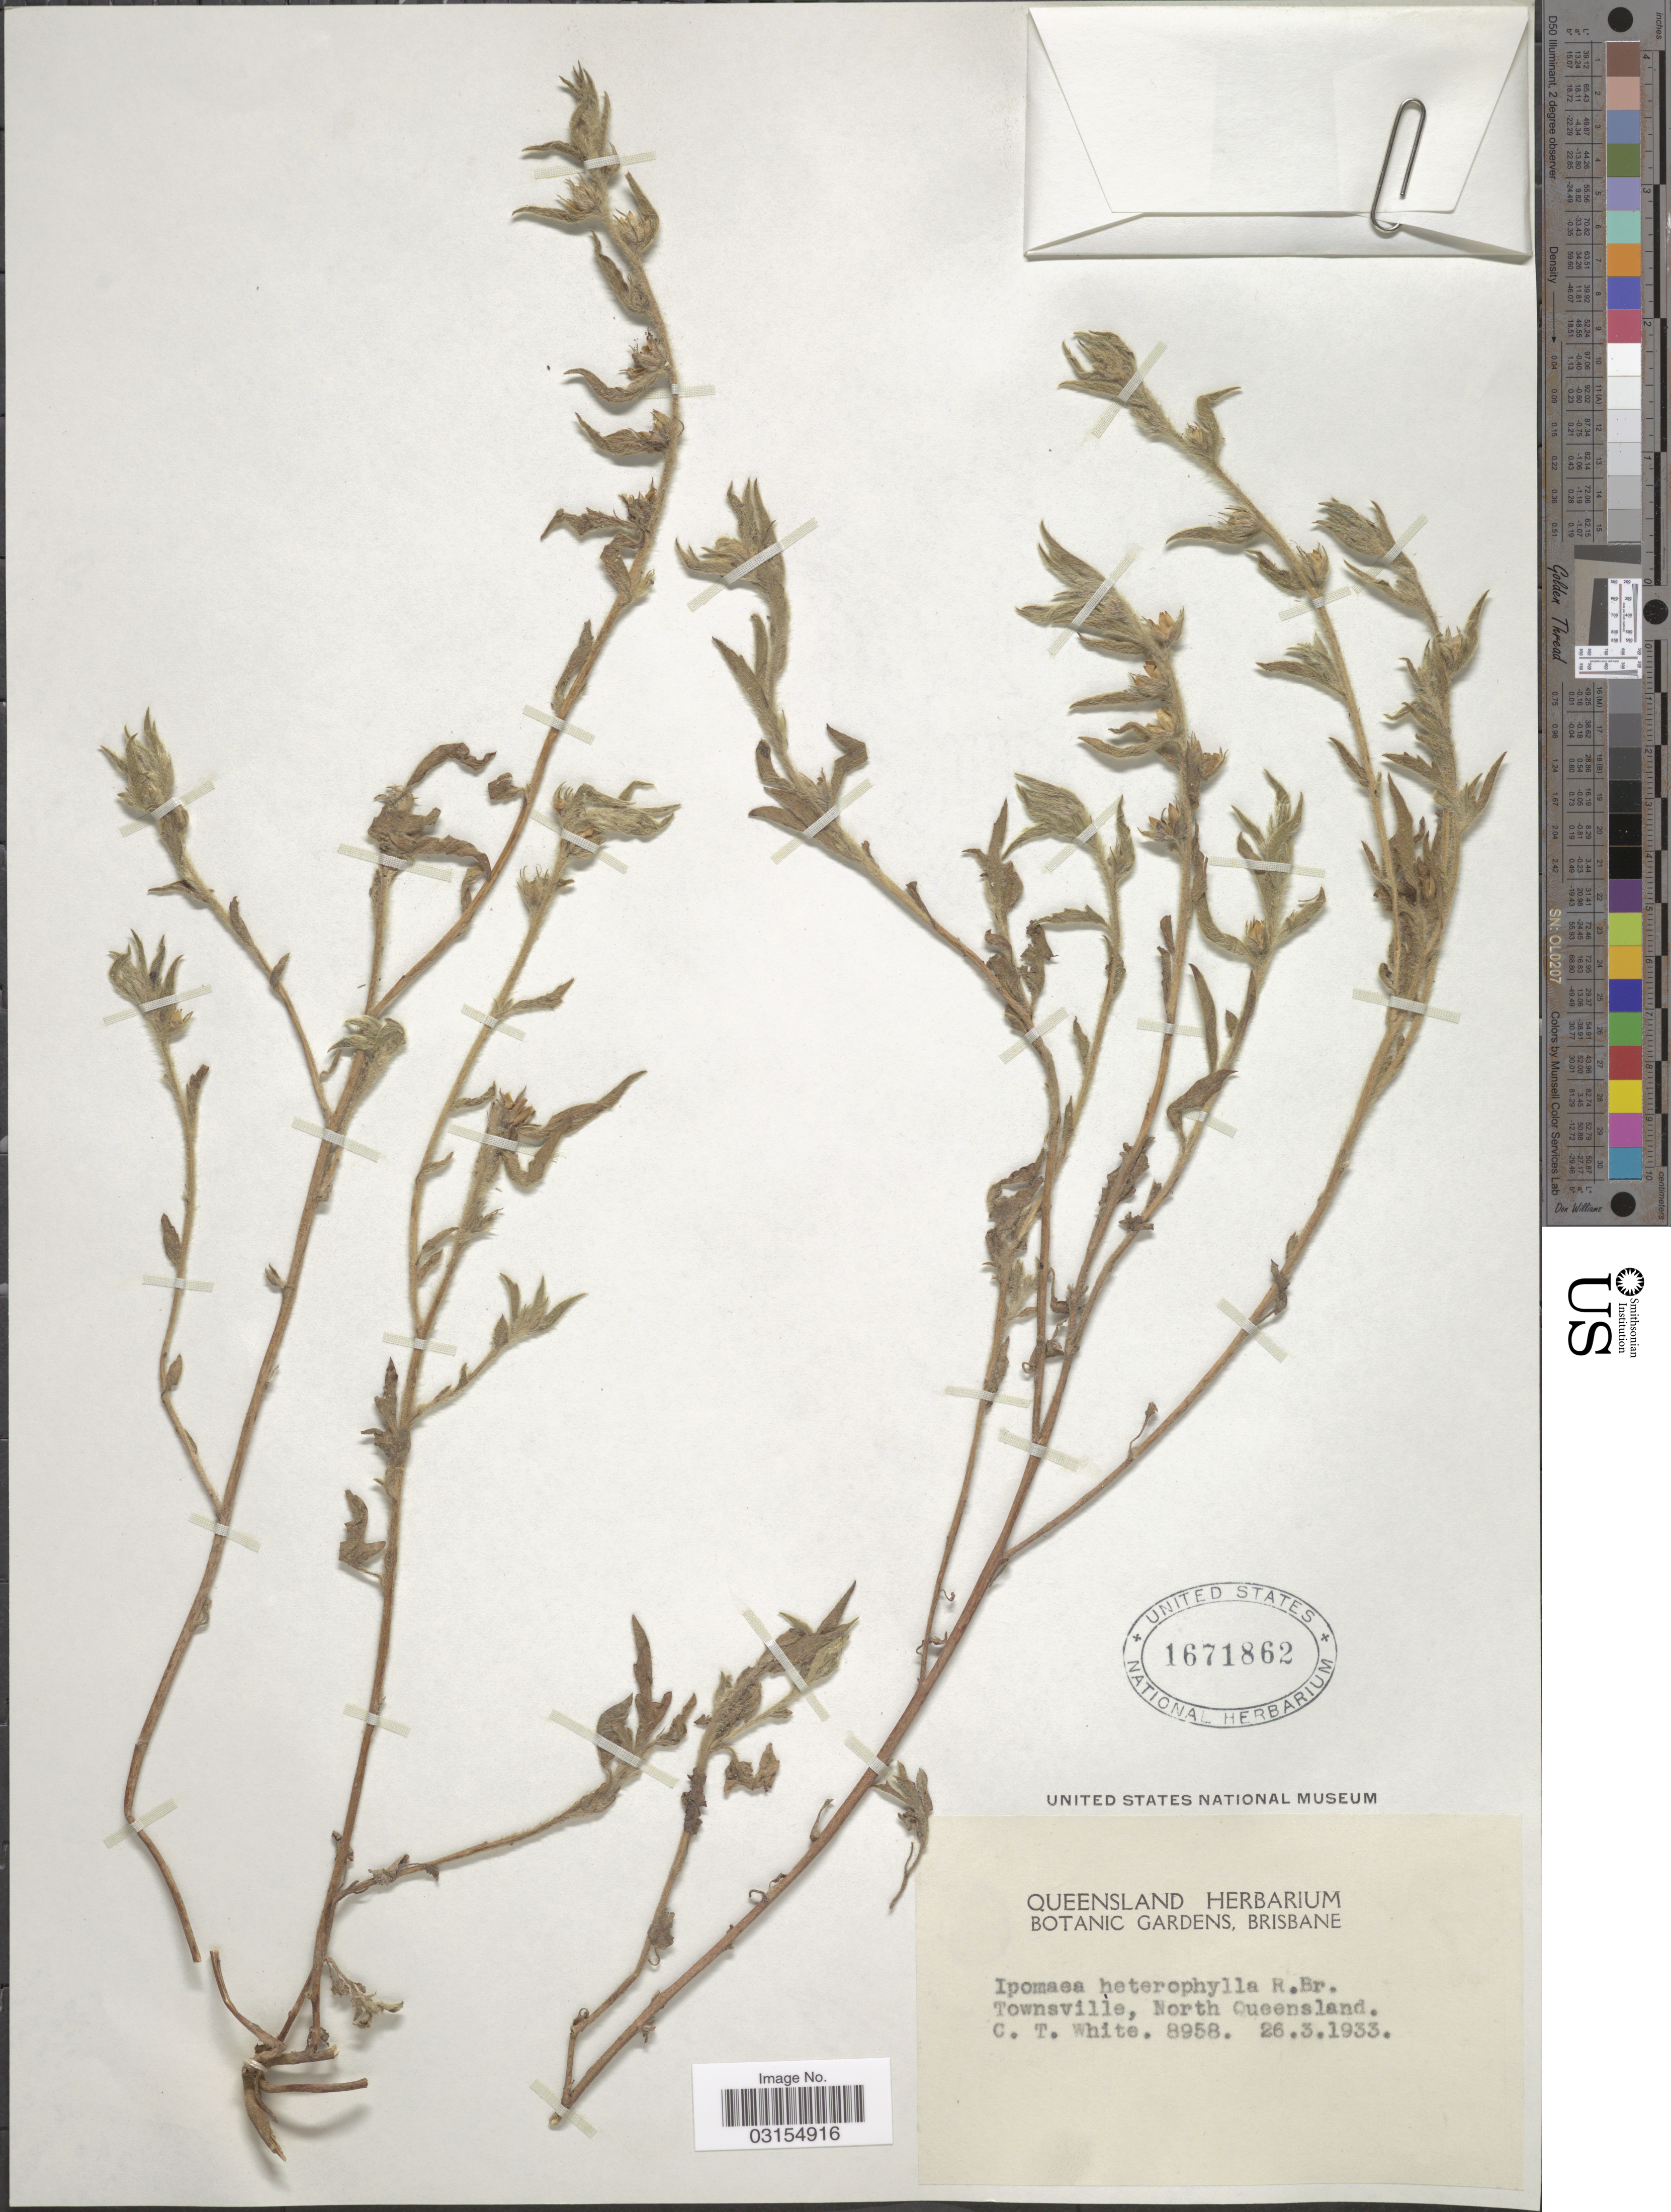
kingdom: Plantae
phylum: Tracheophyta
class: Magnoliopsida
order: Solanales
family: Convolvulaceae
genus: Ipomoea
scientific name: Ipomoea heterophylla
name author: Ortega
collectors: C. T. White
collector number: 8958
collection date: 1933-03-26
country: Australia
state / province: Queensland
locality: Townsville, North Queensland.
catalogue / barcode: US 1671862